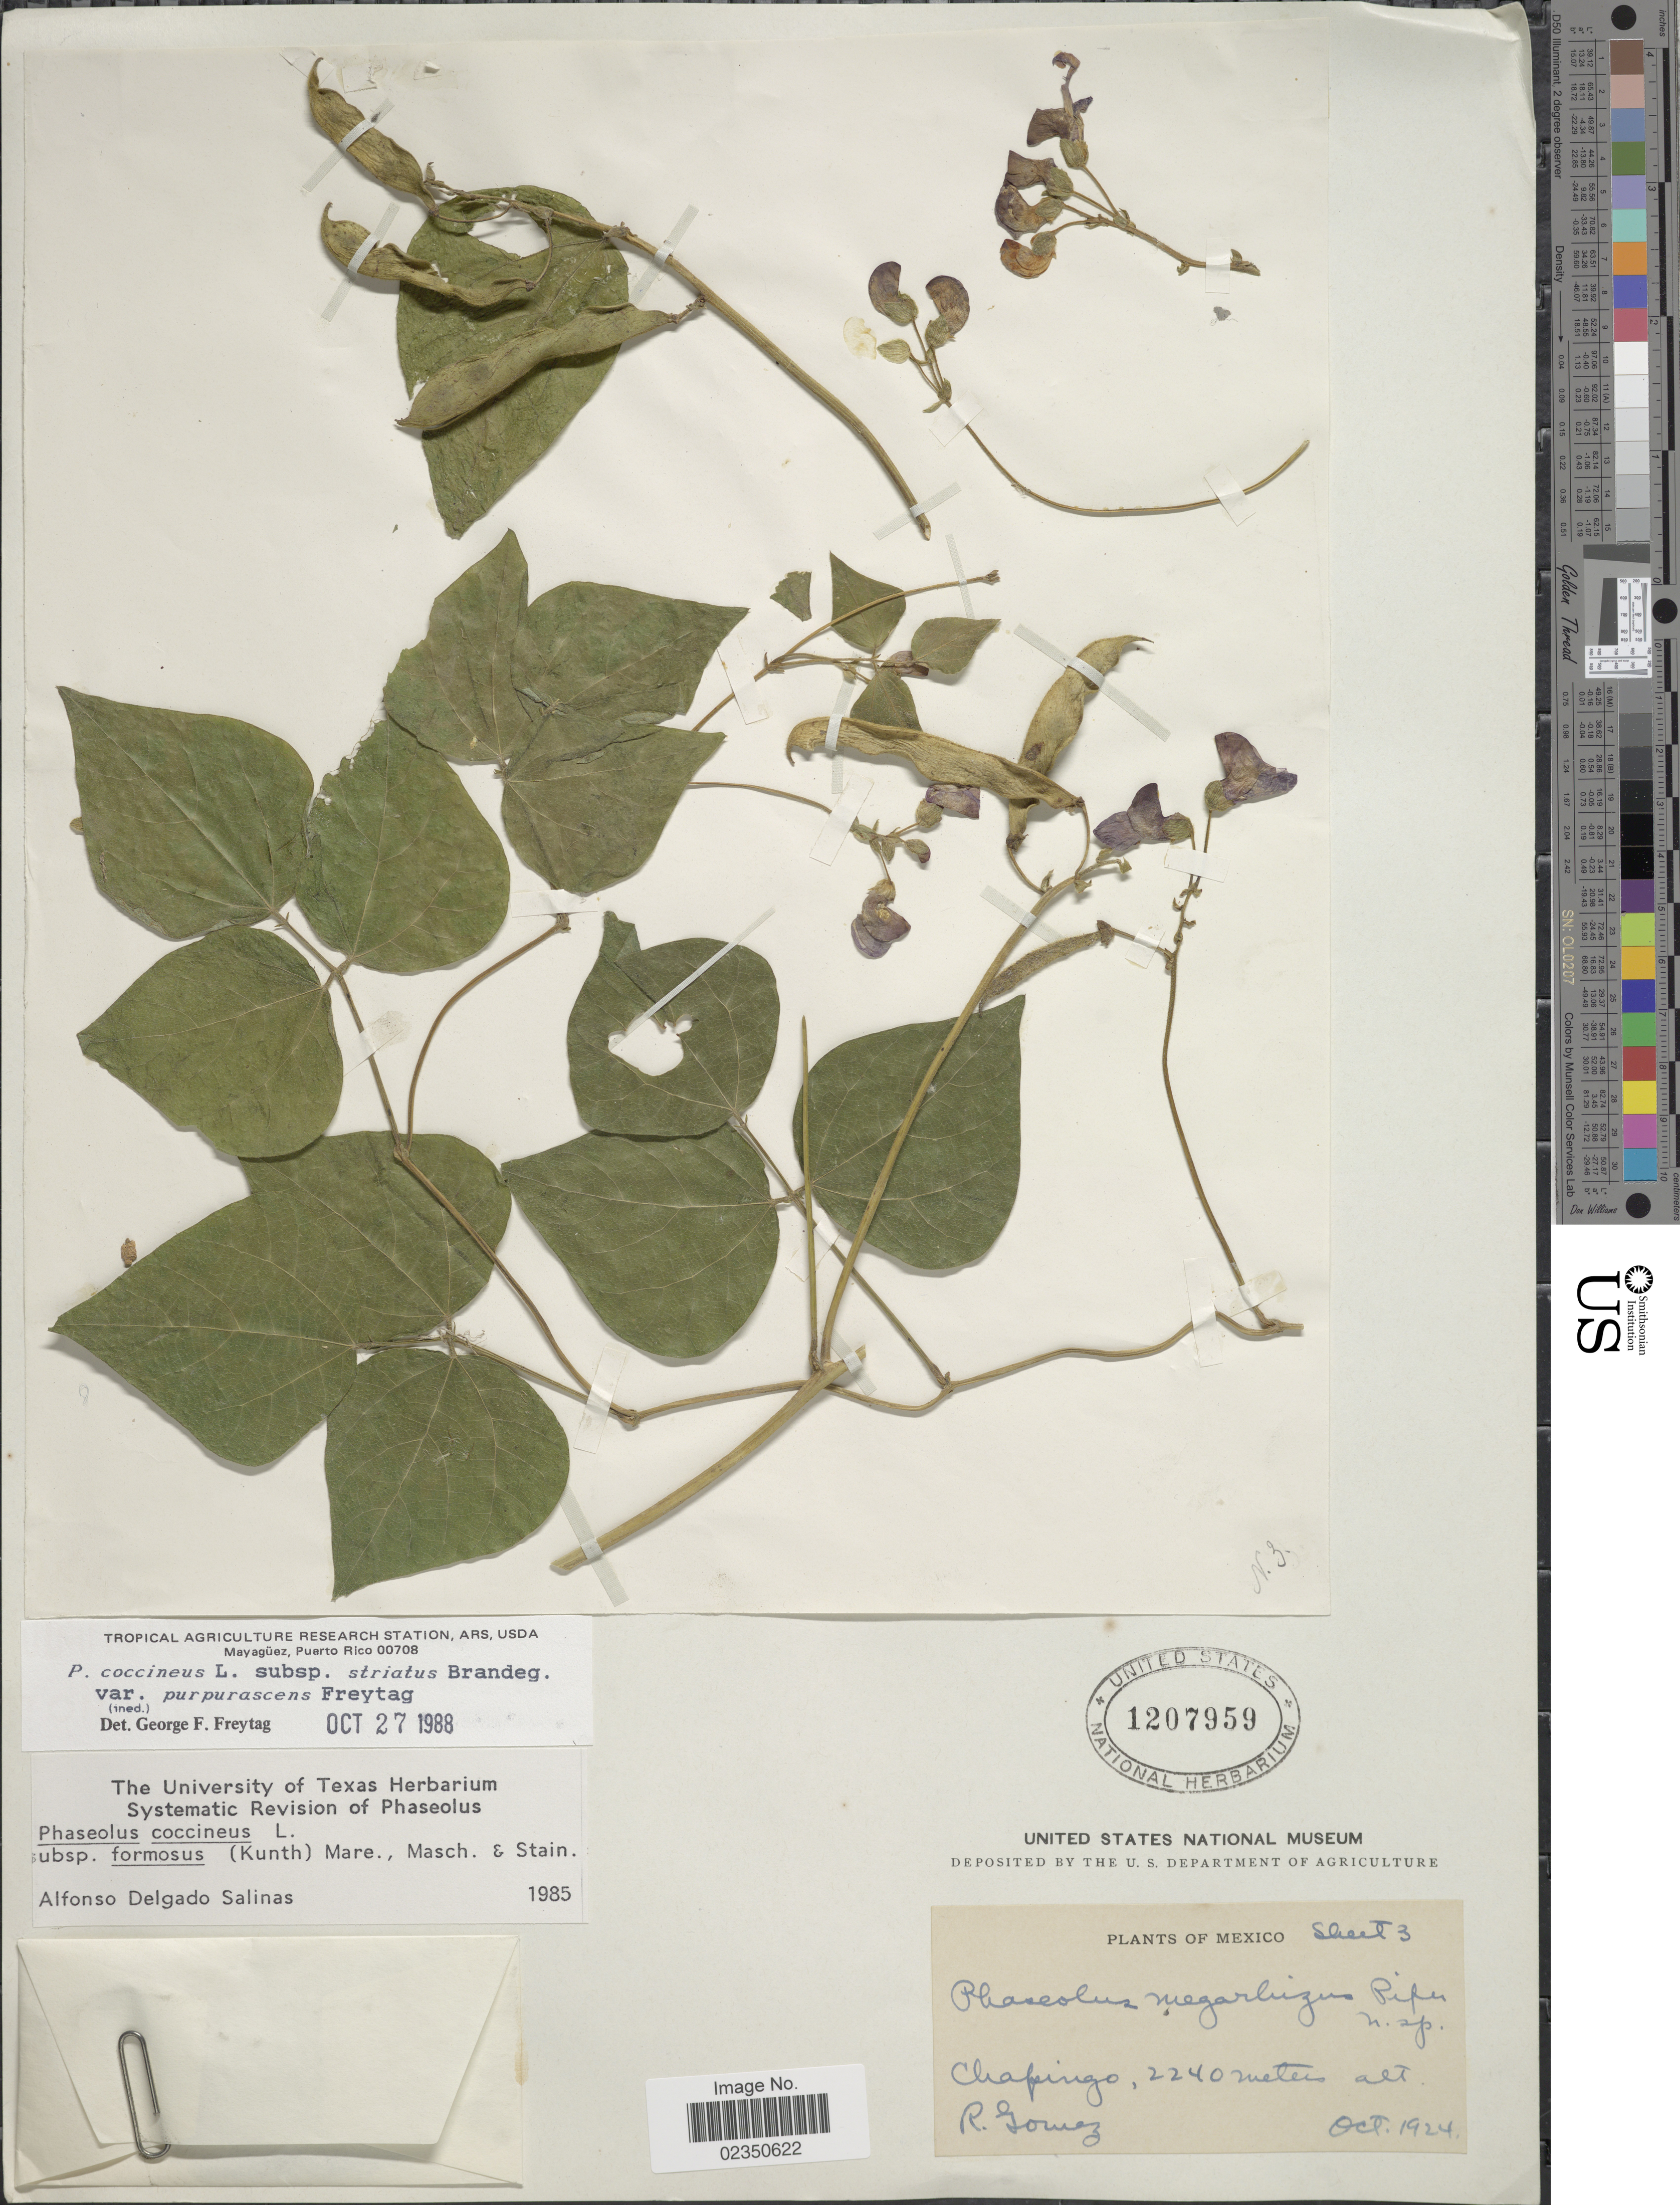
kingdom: Plantae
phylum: Tracheophyta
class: Magnoliopsida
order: Fabales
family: Fabaceae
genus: Phaseolus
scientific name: Phaseolus coccineus var. purpurascens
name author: Freytag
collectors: R. Gómez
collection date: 1924-10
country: Mexico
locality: Chapingo.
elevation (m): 2240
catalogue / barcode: US 1207959